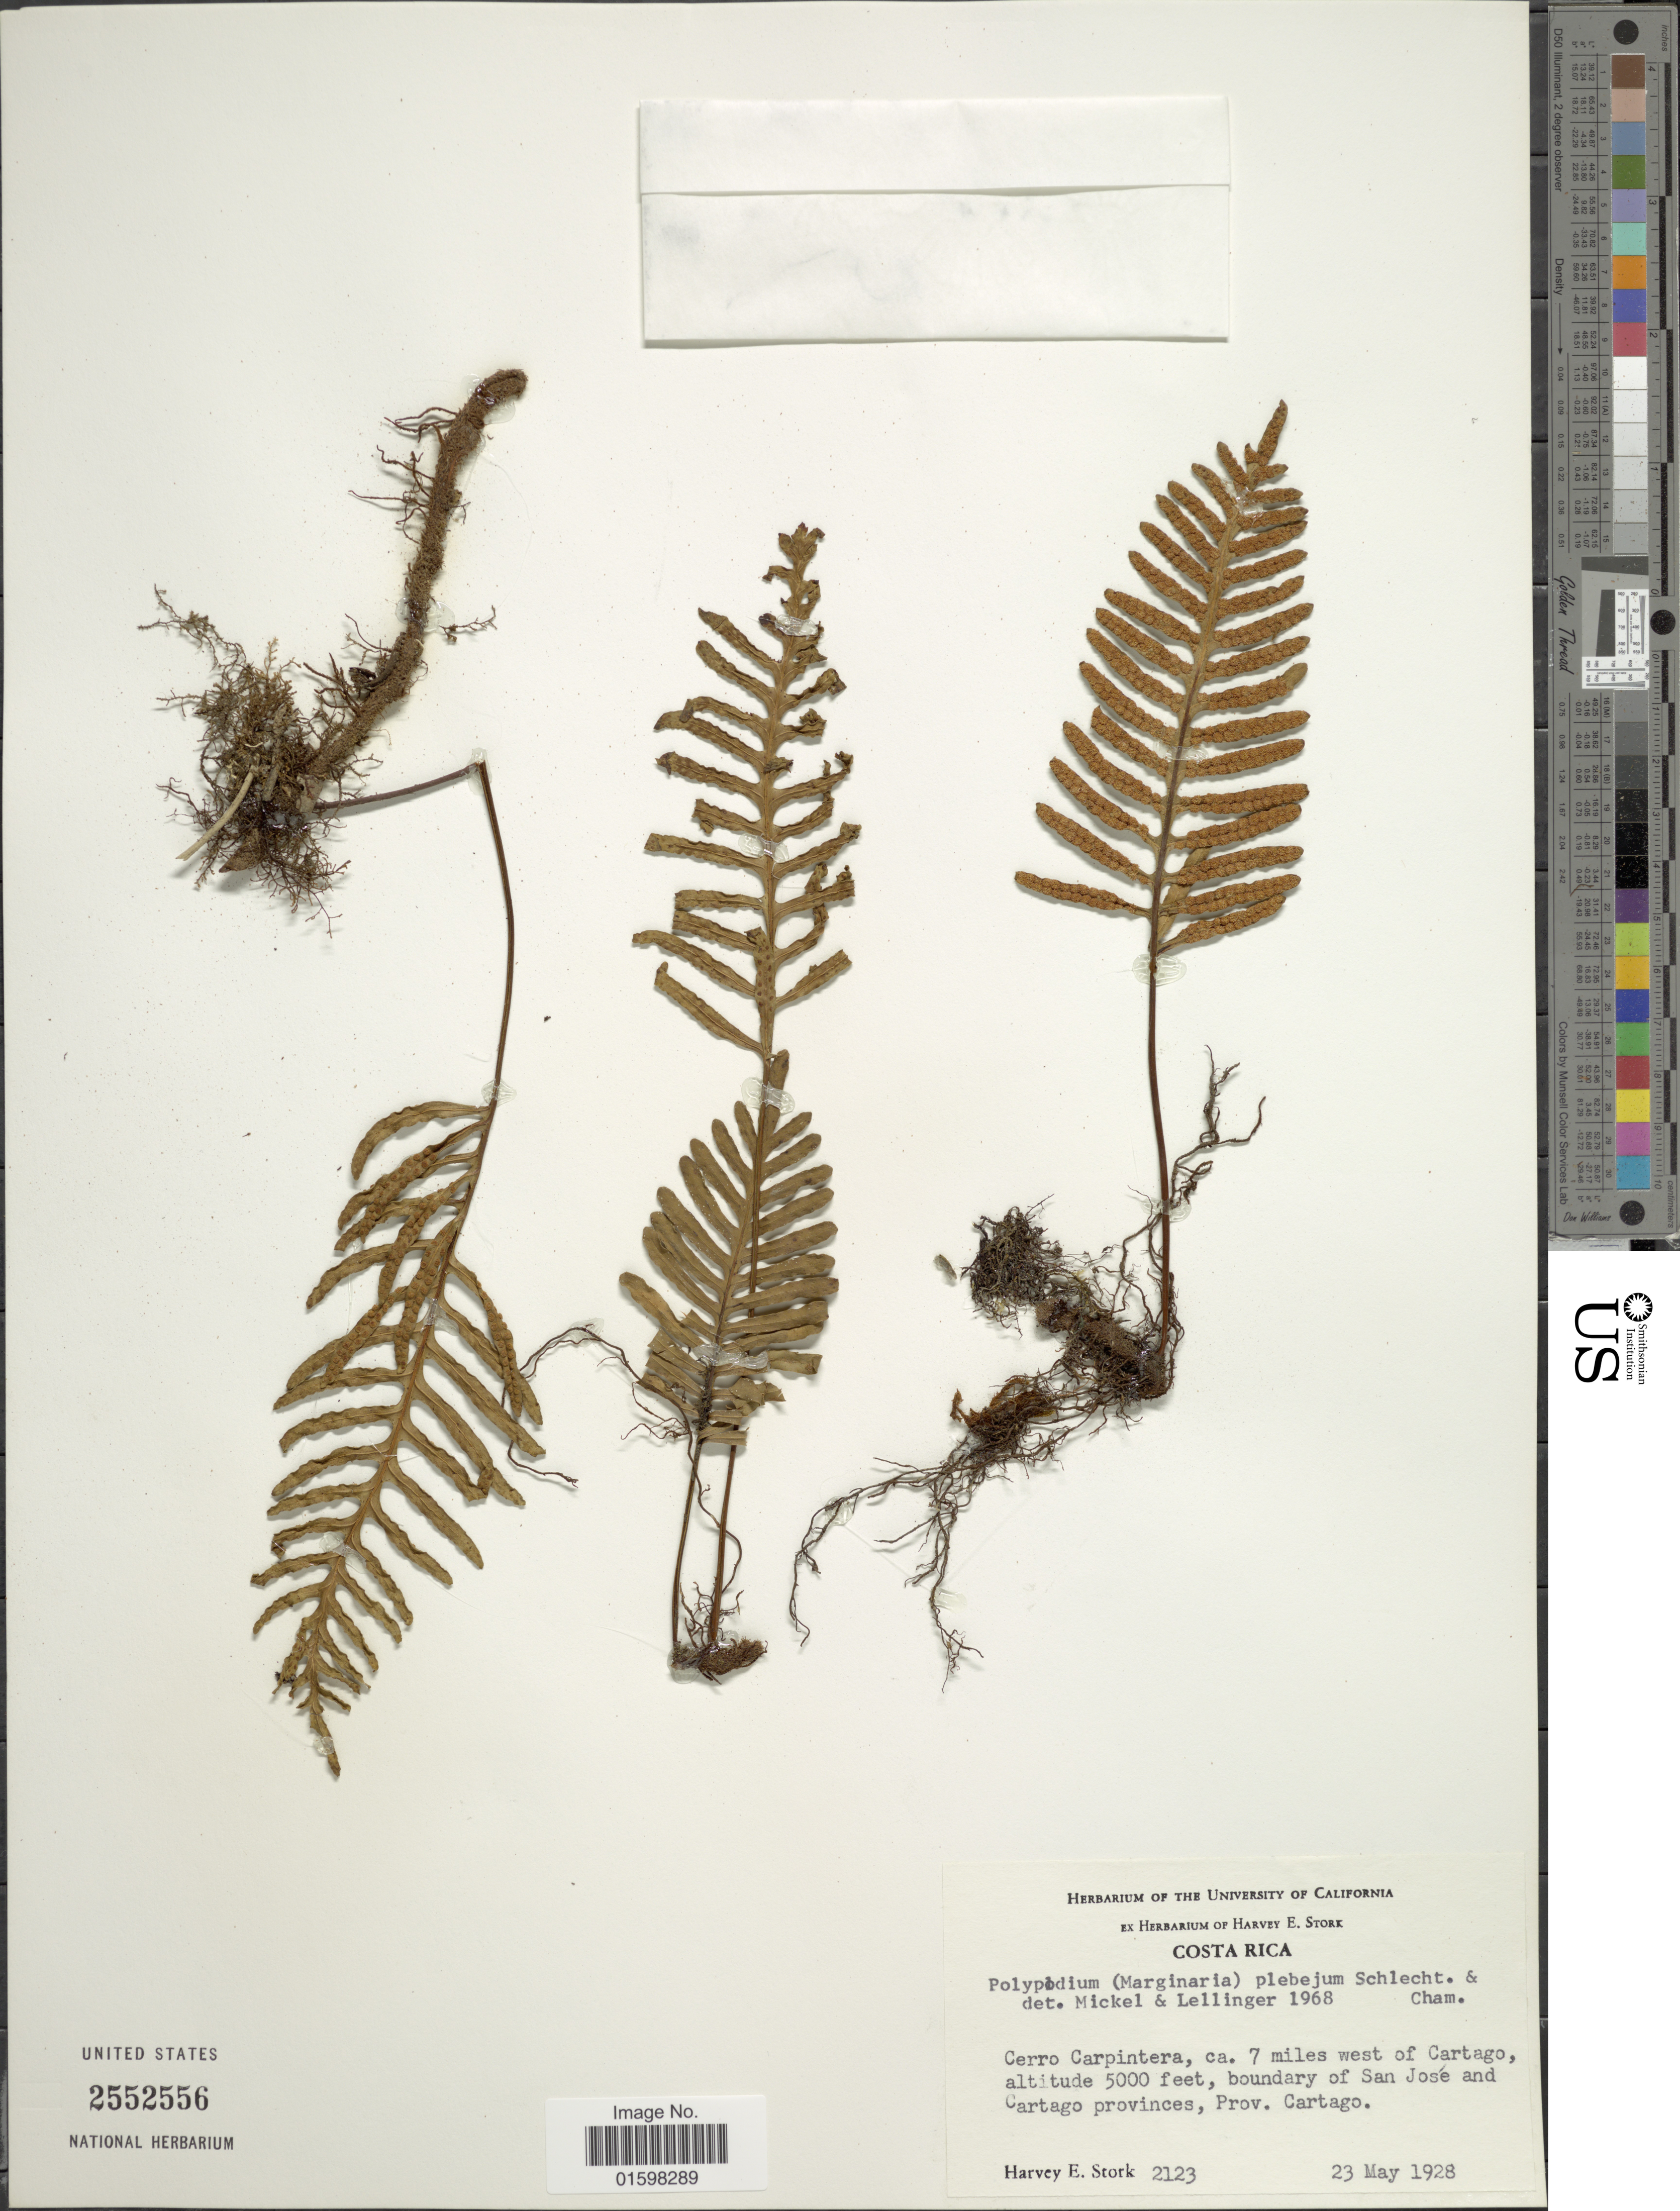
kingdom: Plantae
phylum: Tracheophyta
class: Polypodiopsida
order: Polypodiales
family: Polypodiaceae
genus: Pleopeltis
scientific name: Pleopeltis plebeia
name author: (Schltdl. ex Cham.) A.R. Sm. & Tejero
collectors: H. E. Stork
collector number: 2123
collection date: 1928-05-23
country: Costa Rica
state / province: Cartago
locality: Cerro Carpintera, 7 miles west of Cartago, boundary of San Jose and Cartago provinces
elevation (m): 1524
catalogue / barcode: US 2552556